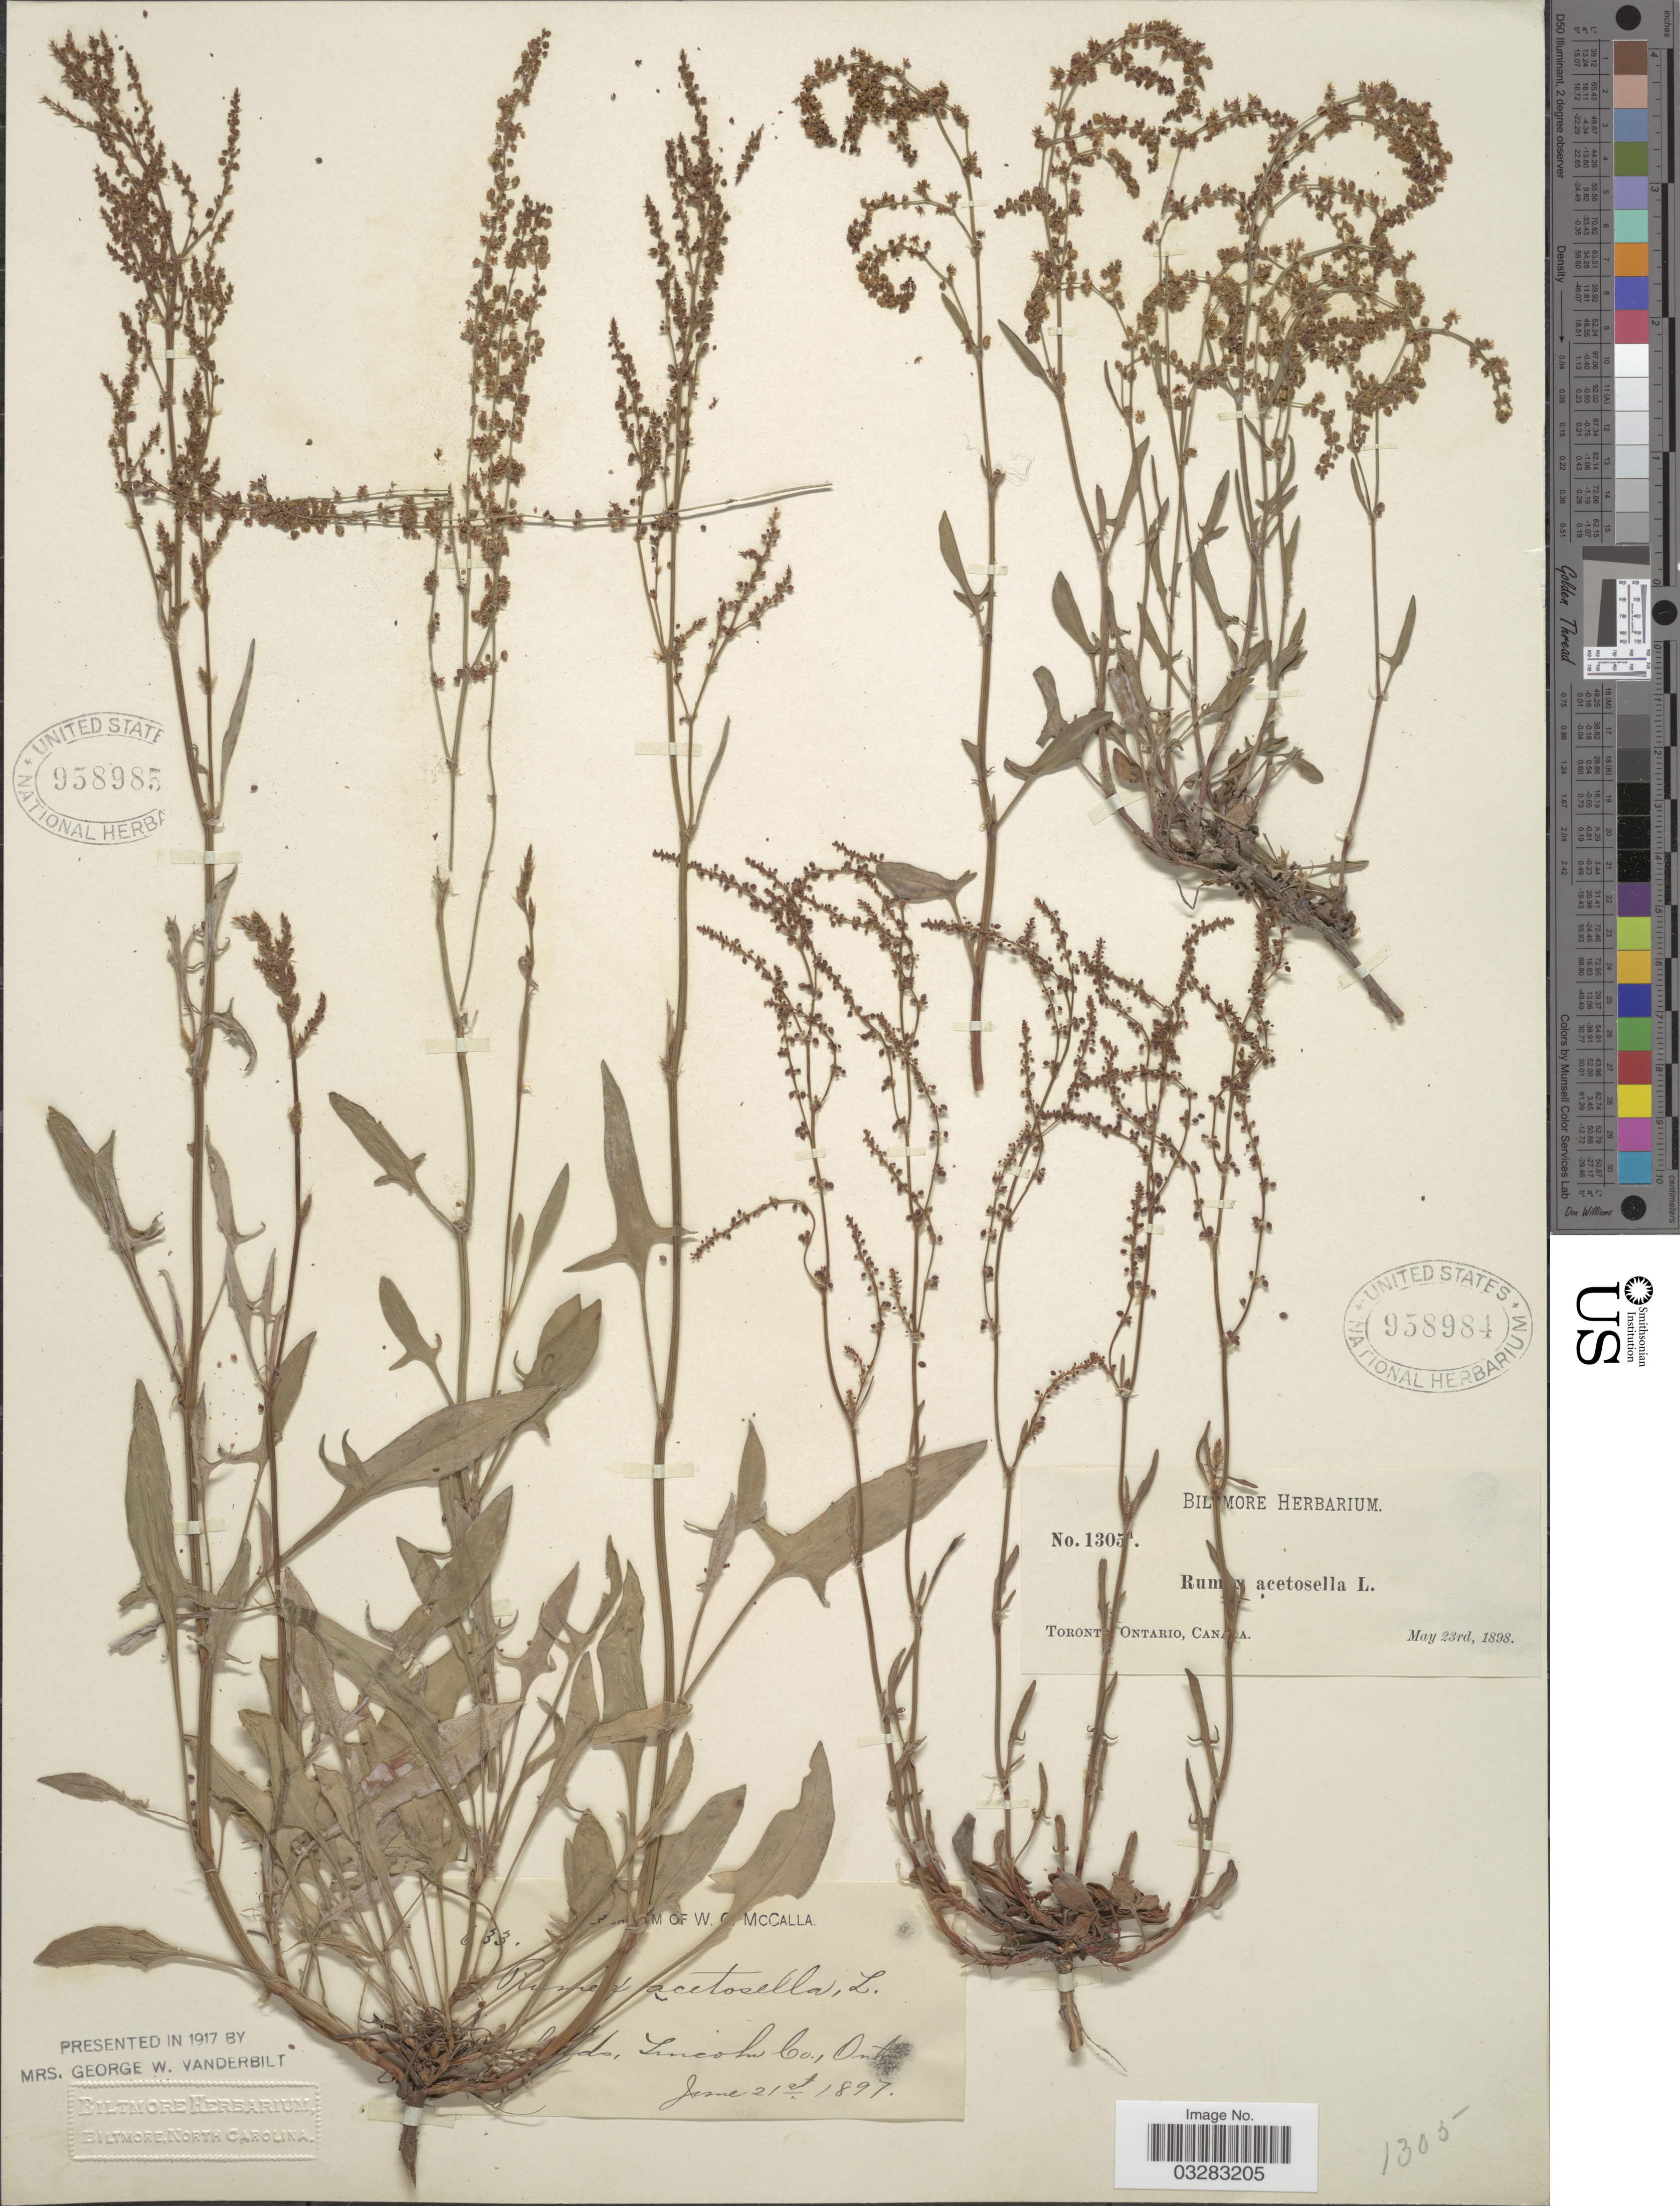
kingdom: Plantae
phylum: Tracheophyta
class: Magnoliopsida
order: Caryophyllales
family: Polygonaceae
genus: Rumex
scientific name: Rumex acetosella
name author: L.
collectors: ex herb. Biltmore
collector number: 1305a*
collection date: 1898-05-23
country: Canada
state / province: Ontario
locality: Toronto.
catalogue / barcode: US 958984